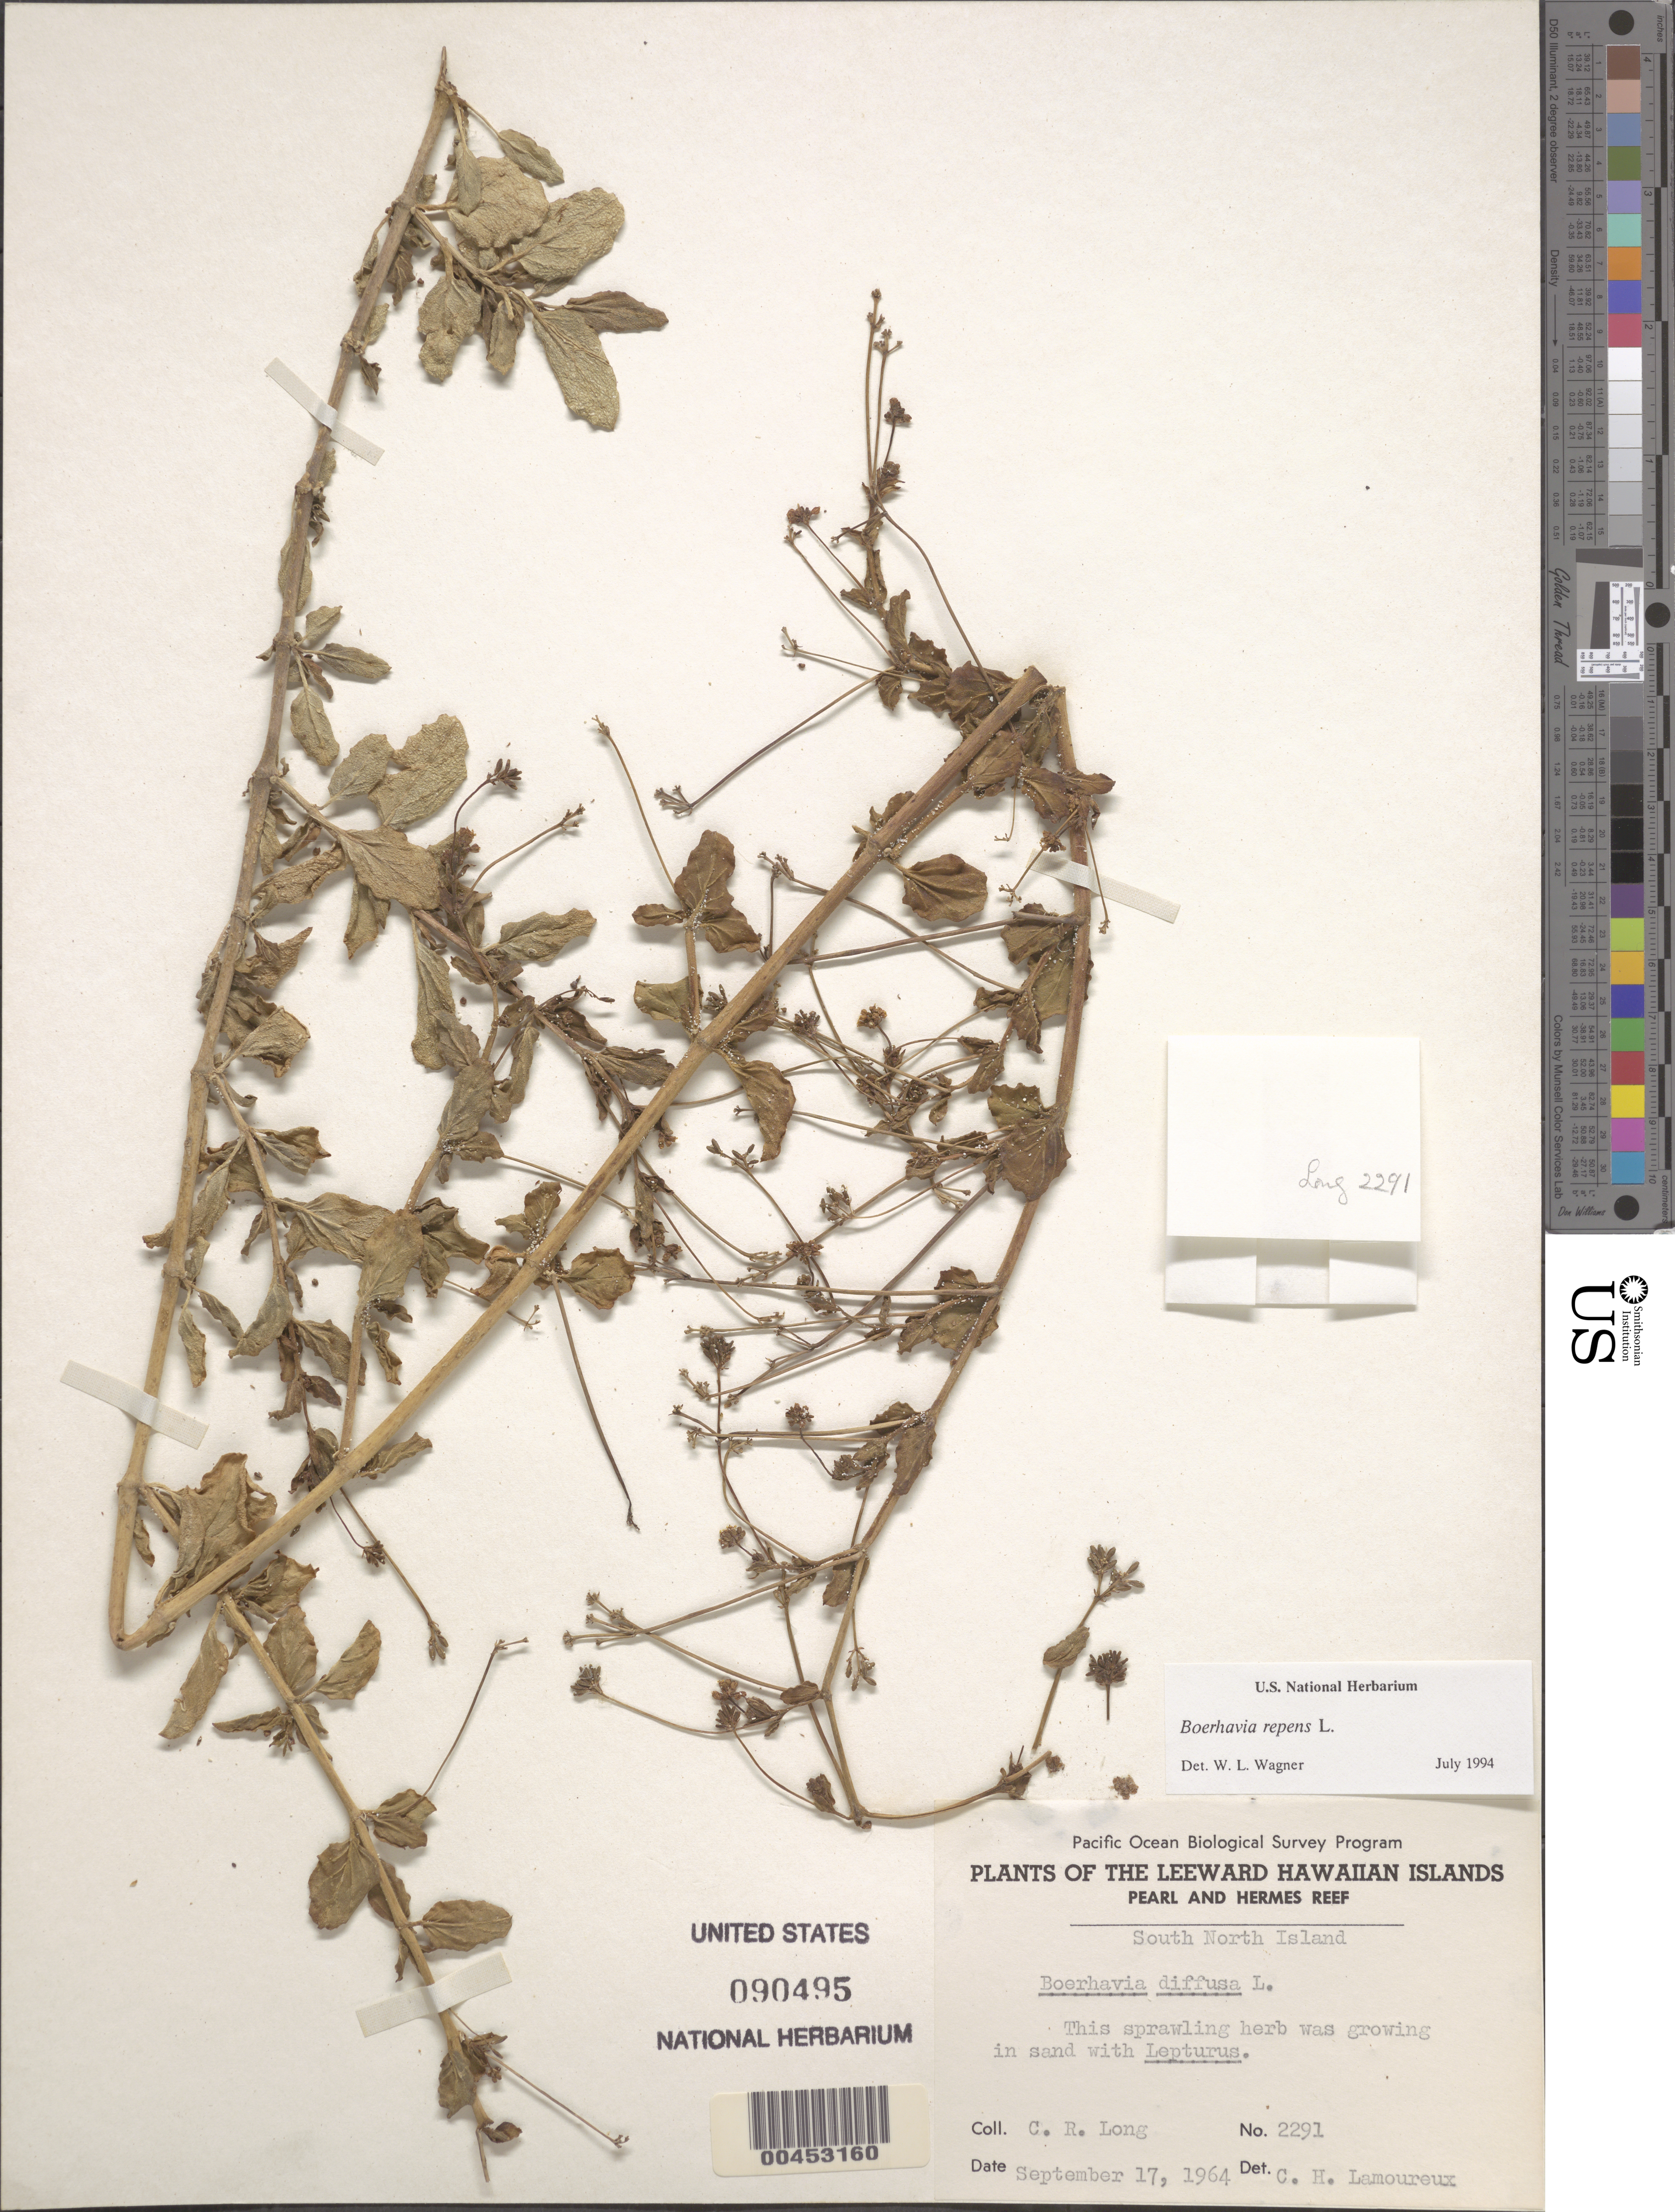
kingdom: Plantae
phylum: Tracheophyta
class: Magnoliopsida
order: Caryophyllales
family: Nyctaginaceae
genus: Boerhavia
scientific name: Boerhavia repens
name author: L.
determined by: Wagner, W. L., (BOT), Smithsonian Institution - National Museum of Natural History (UNITED STATES)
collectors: C. Long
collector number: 2291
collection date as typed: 17 Sep 1964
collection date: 1964-09-17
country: United States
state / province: Hawaii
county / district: Honolulu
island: Pearl and Hermes Atoll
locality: S North Islet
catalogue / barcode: US 90495